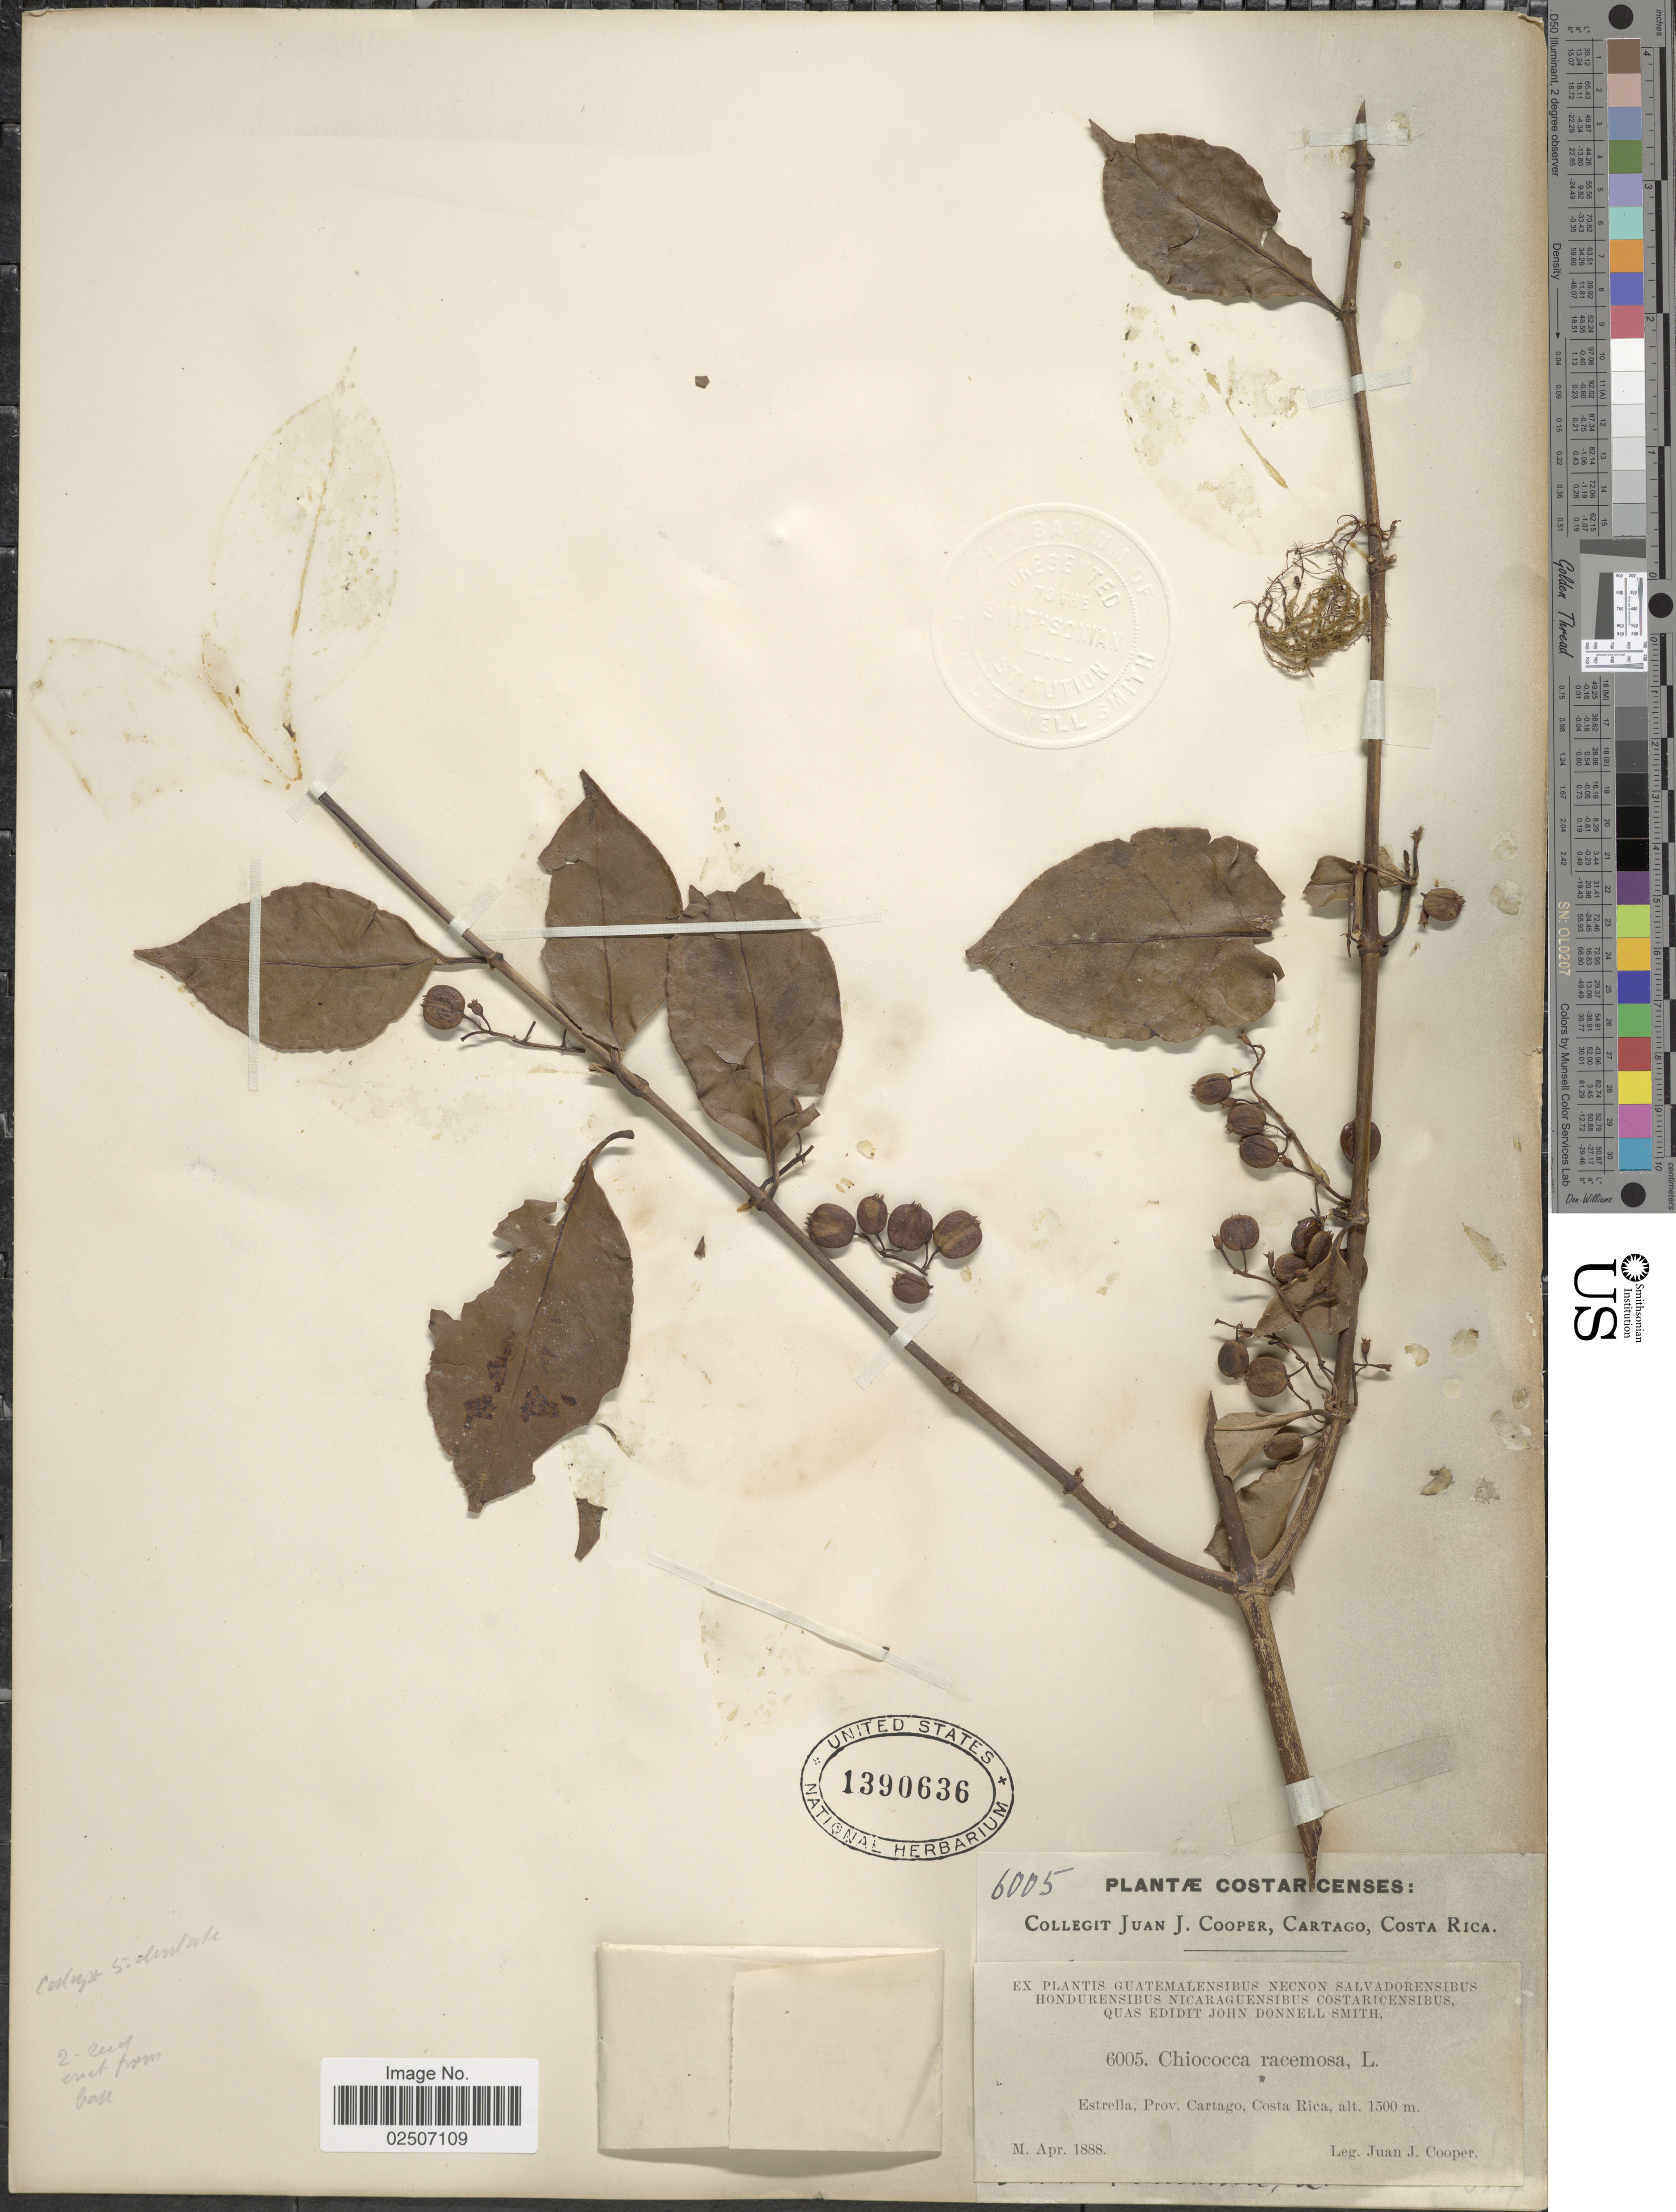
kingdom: Plantae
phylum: Tracheophyta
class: Magnoliopsida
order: Gentianales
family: Rubiaceae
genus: Chiococca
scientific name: Chiococca alba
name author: (L.) Hitchc.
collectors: J. J. Cooper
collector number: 6005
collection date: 1888-04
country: Costa Rica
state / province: Cartago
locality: Estrella, Prov. Cartago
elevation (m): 1500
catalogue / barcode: US 1390636